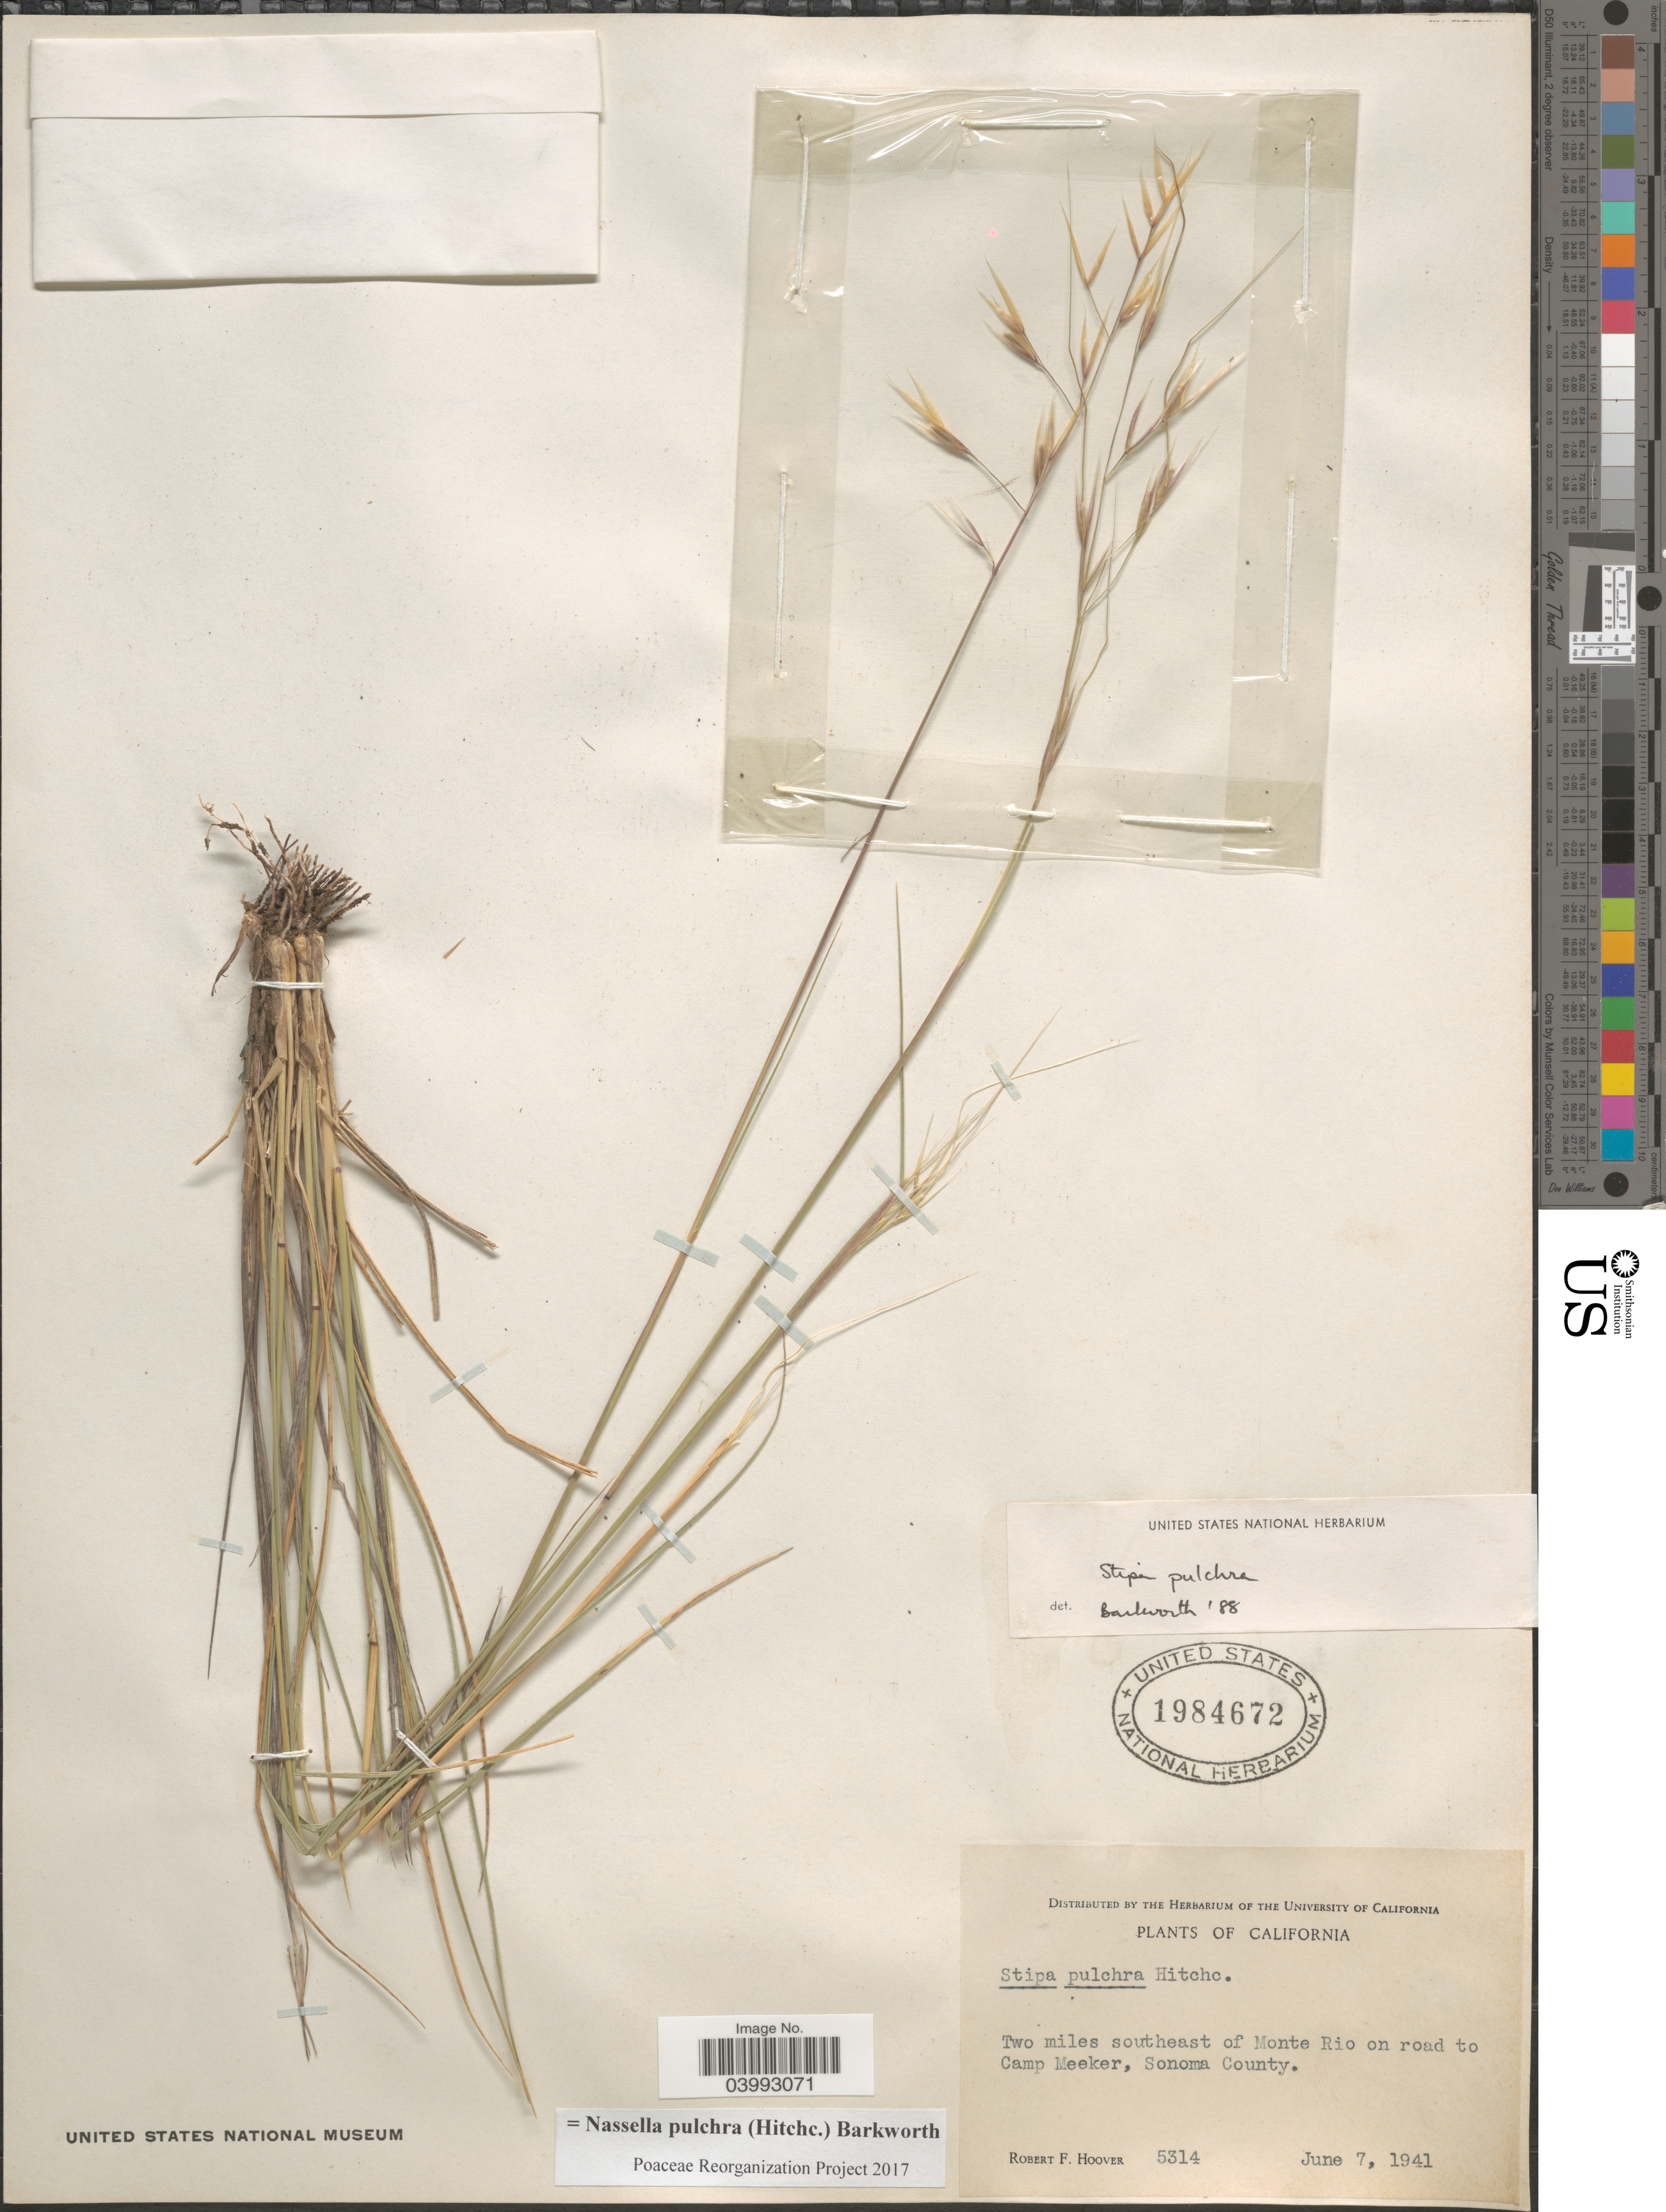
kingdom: Plantae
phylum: Tracheophyta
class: Liliopsida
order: Poales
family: Poaceae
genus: Nassella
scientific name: Nassella pulchra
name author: (Hitchc.) Barkworth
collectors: R. F. Hoover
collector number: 5314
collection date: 1941-06-07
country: United States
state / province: California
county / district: Sonoma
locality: Two miles southeast of Monte Rio on road to Camp Meeker, Sonoma County.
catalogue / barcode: US 1984672